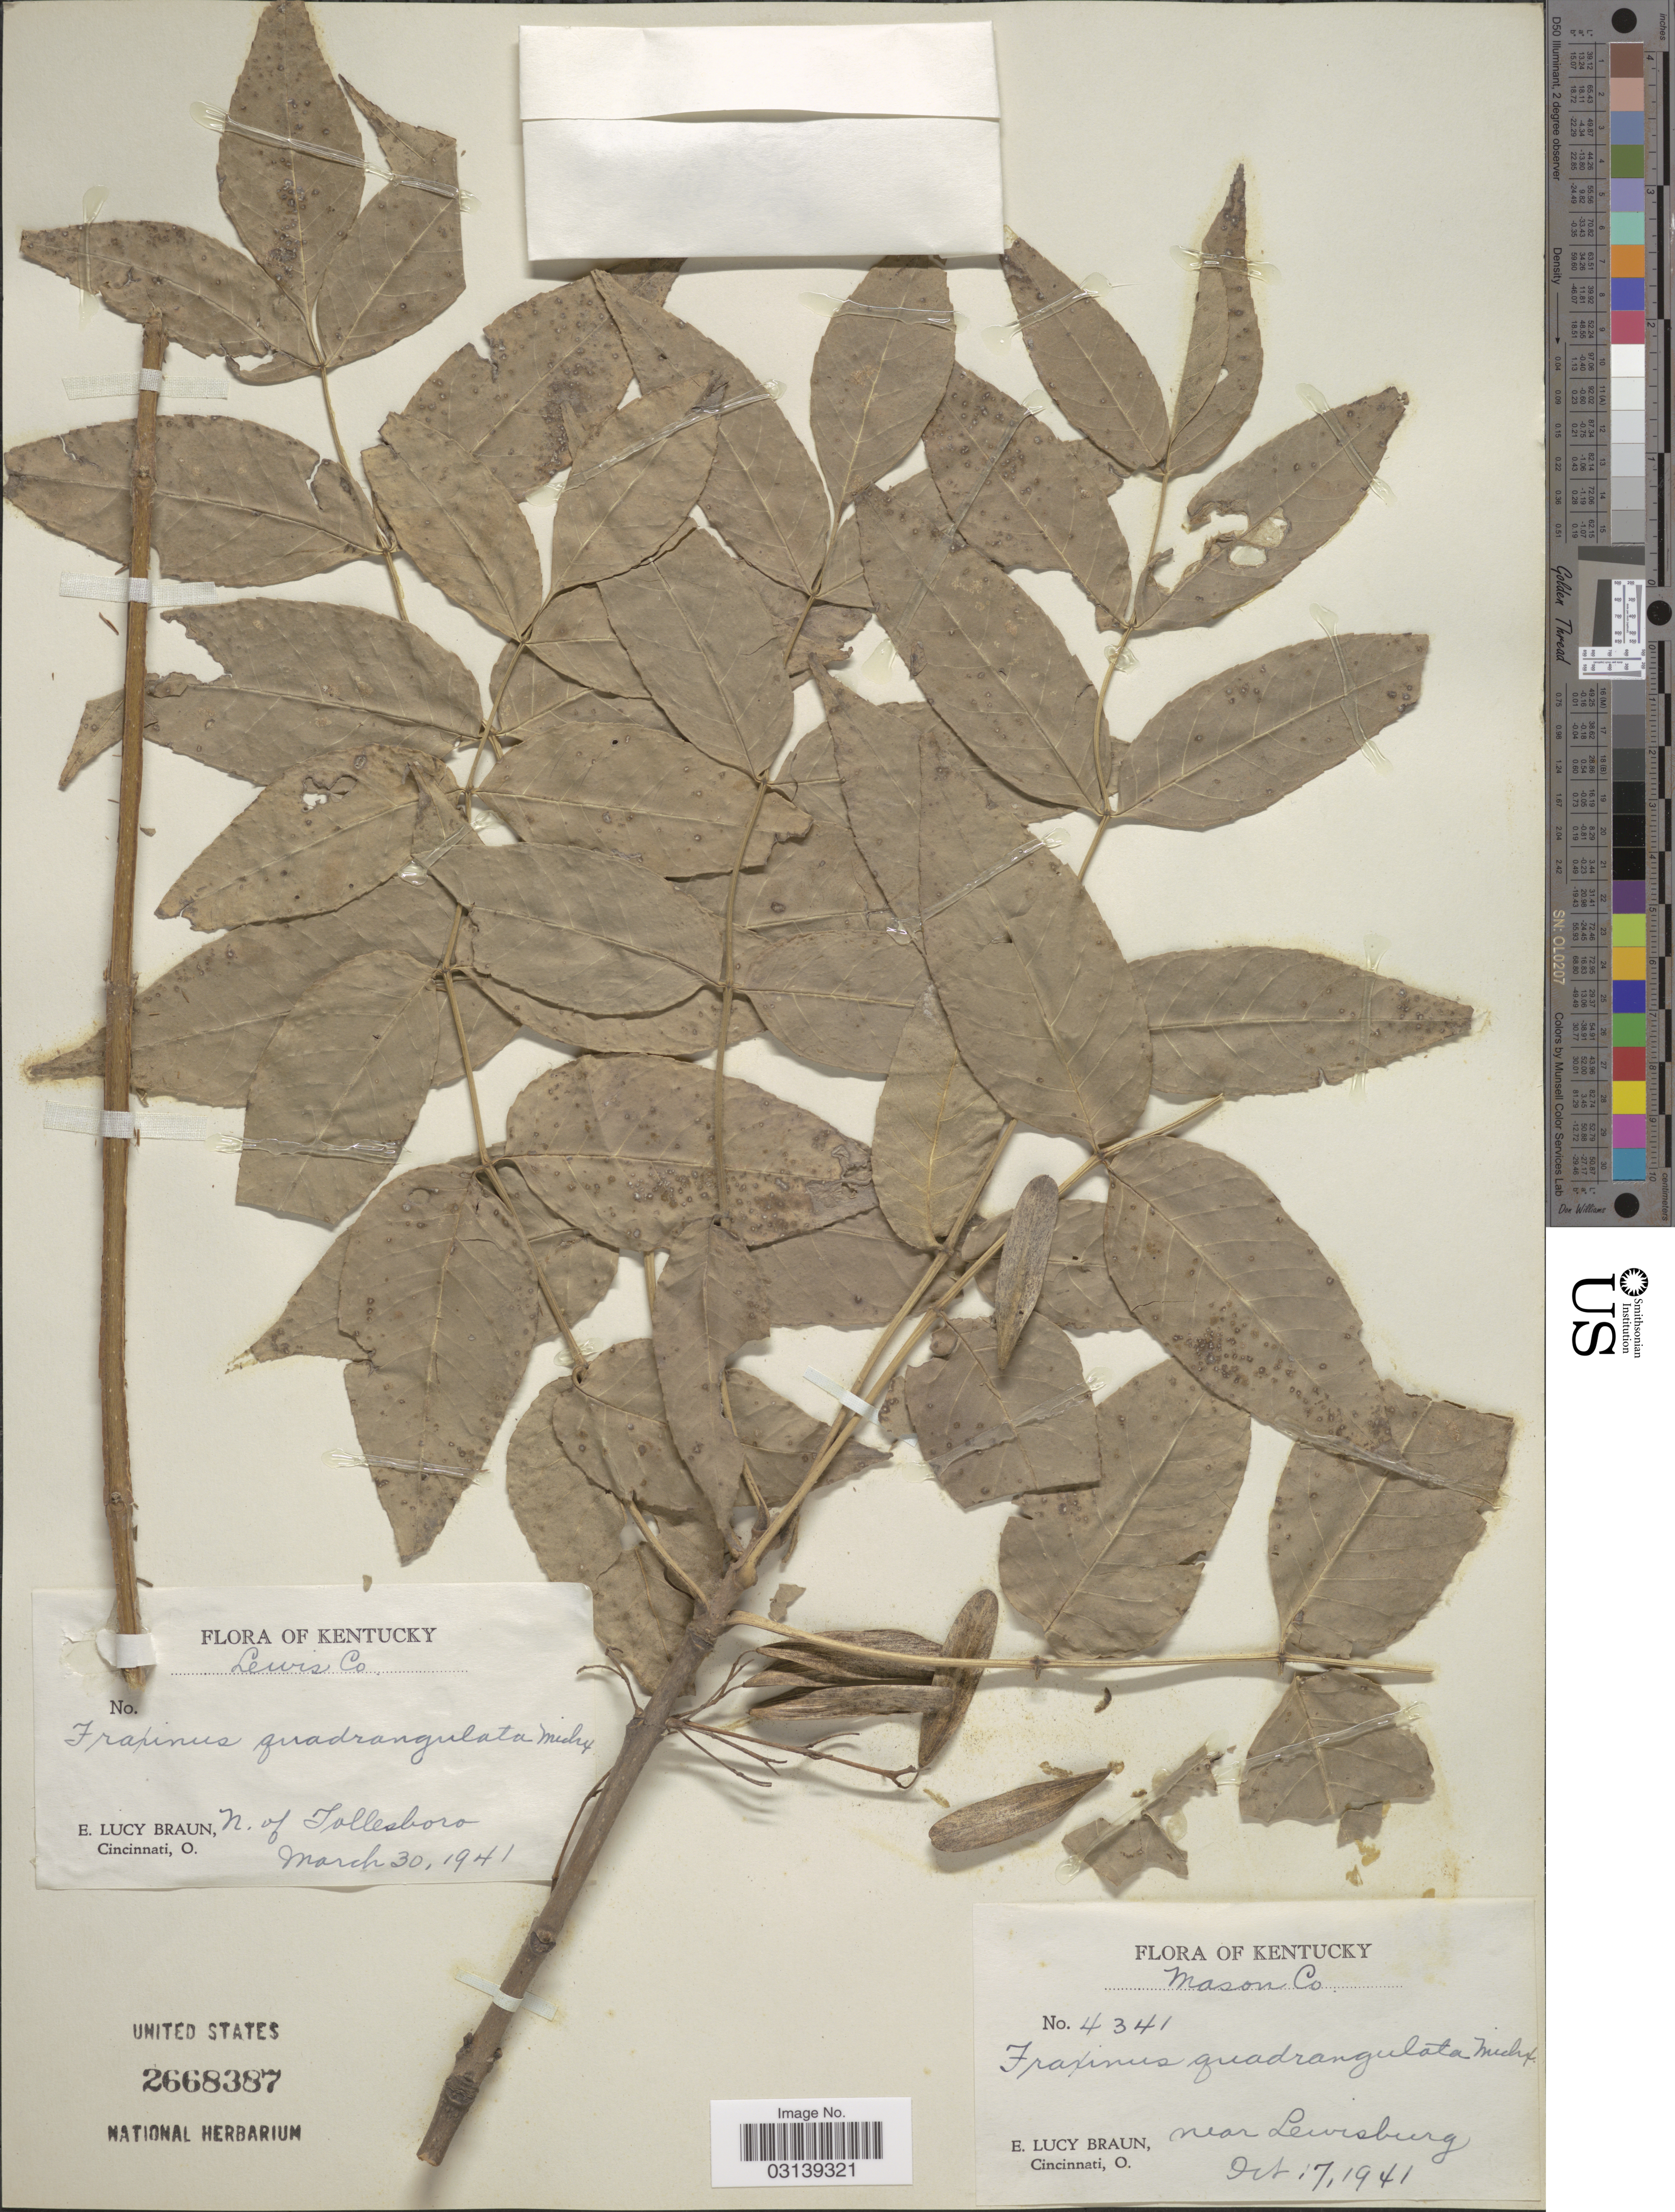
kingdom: Plantae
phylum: Tracheophyta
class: Magnoliopsida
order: Lamiales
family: Oleaceae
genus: Fraxinus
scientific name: Fraxinus quadrangulata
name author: Michx.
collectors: E. Braun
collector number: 4341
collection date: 1941-10-07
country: United States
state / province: Kentucky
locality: Mason Co., near Lewisburg.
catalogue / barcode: US 2668387